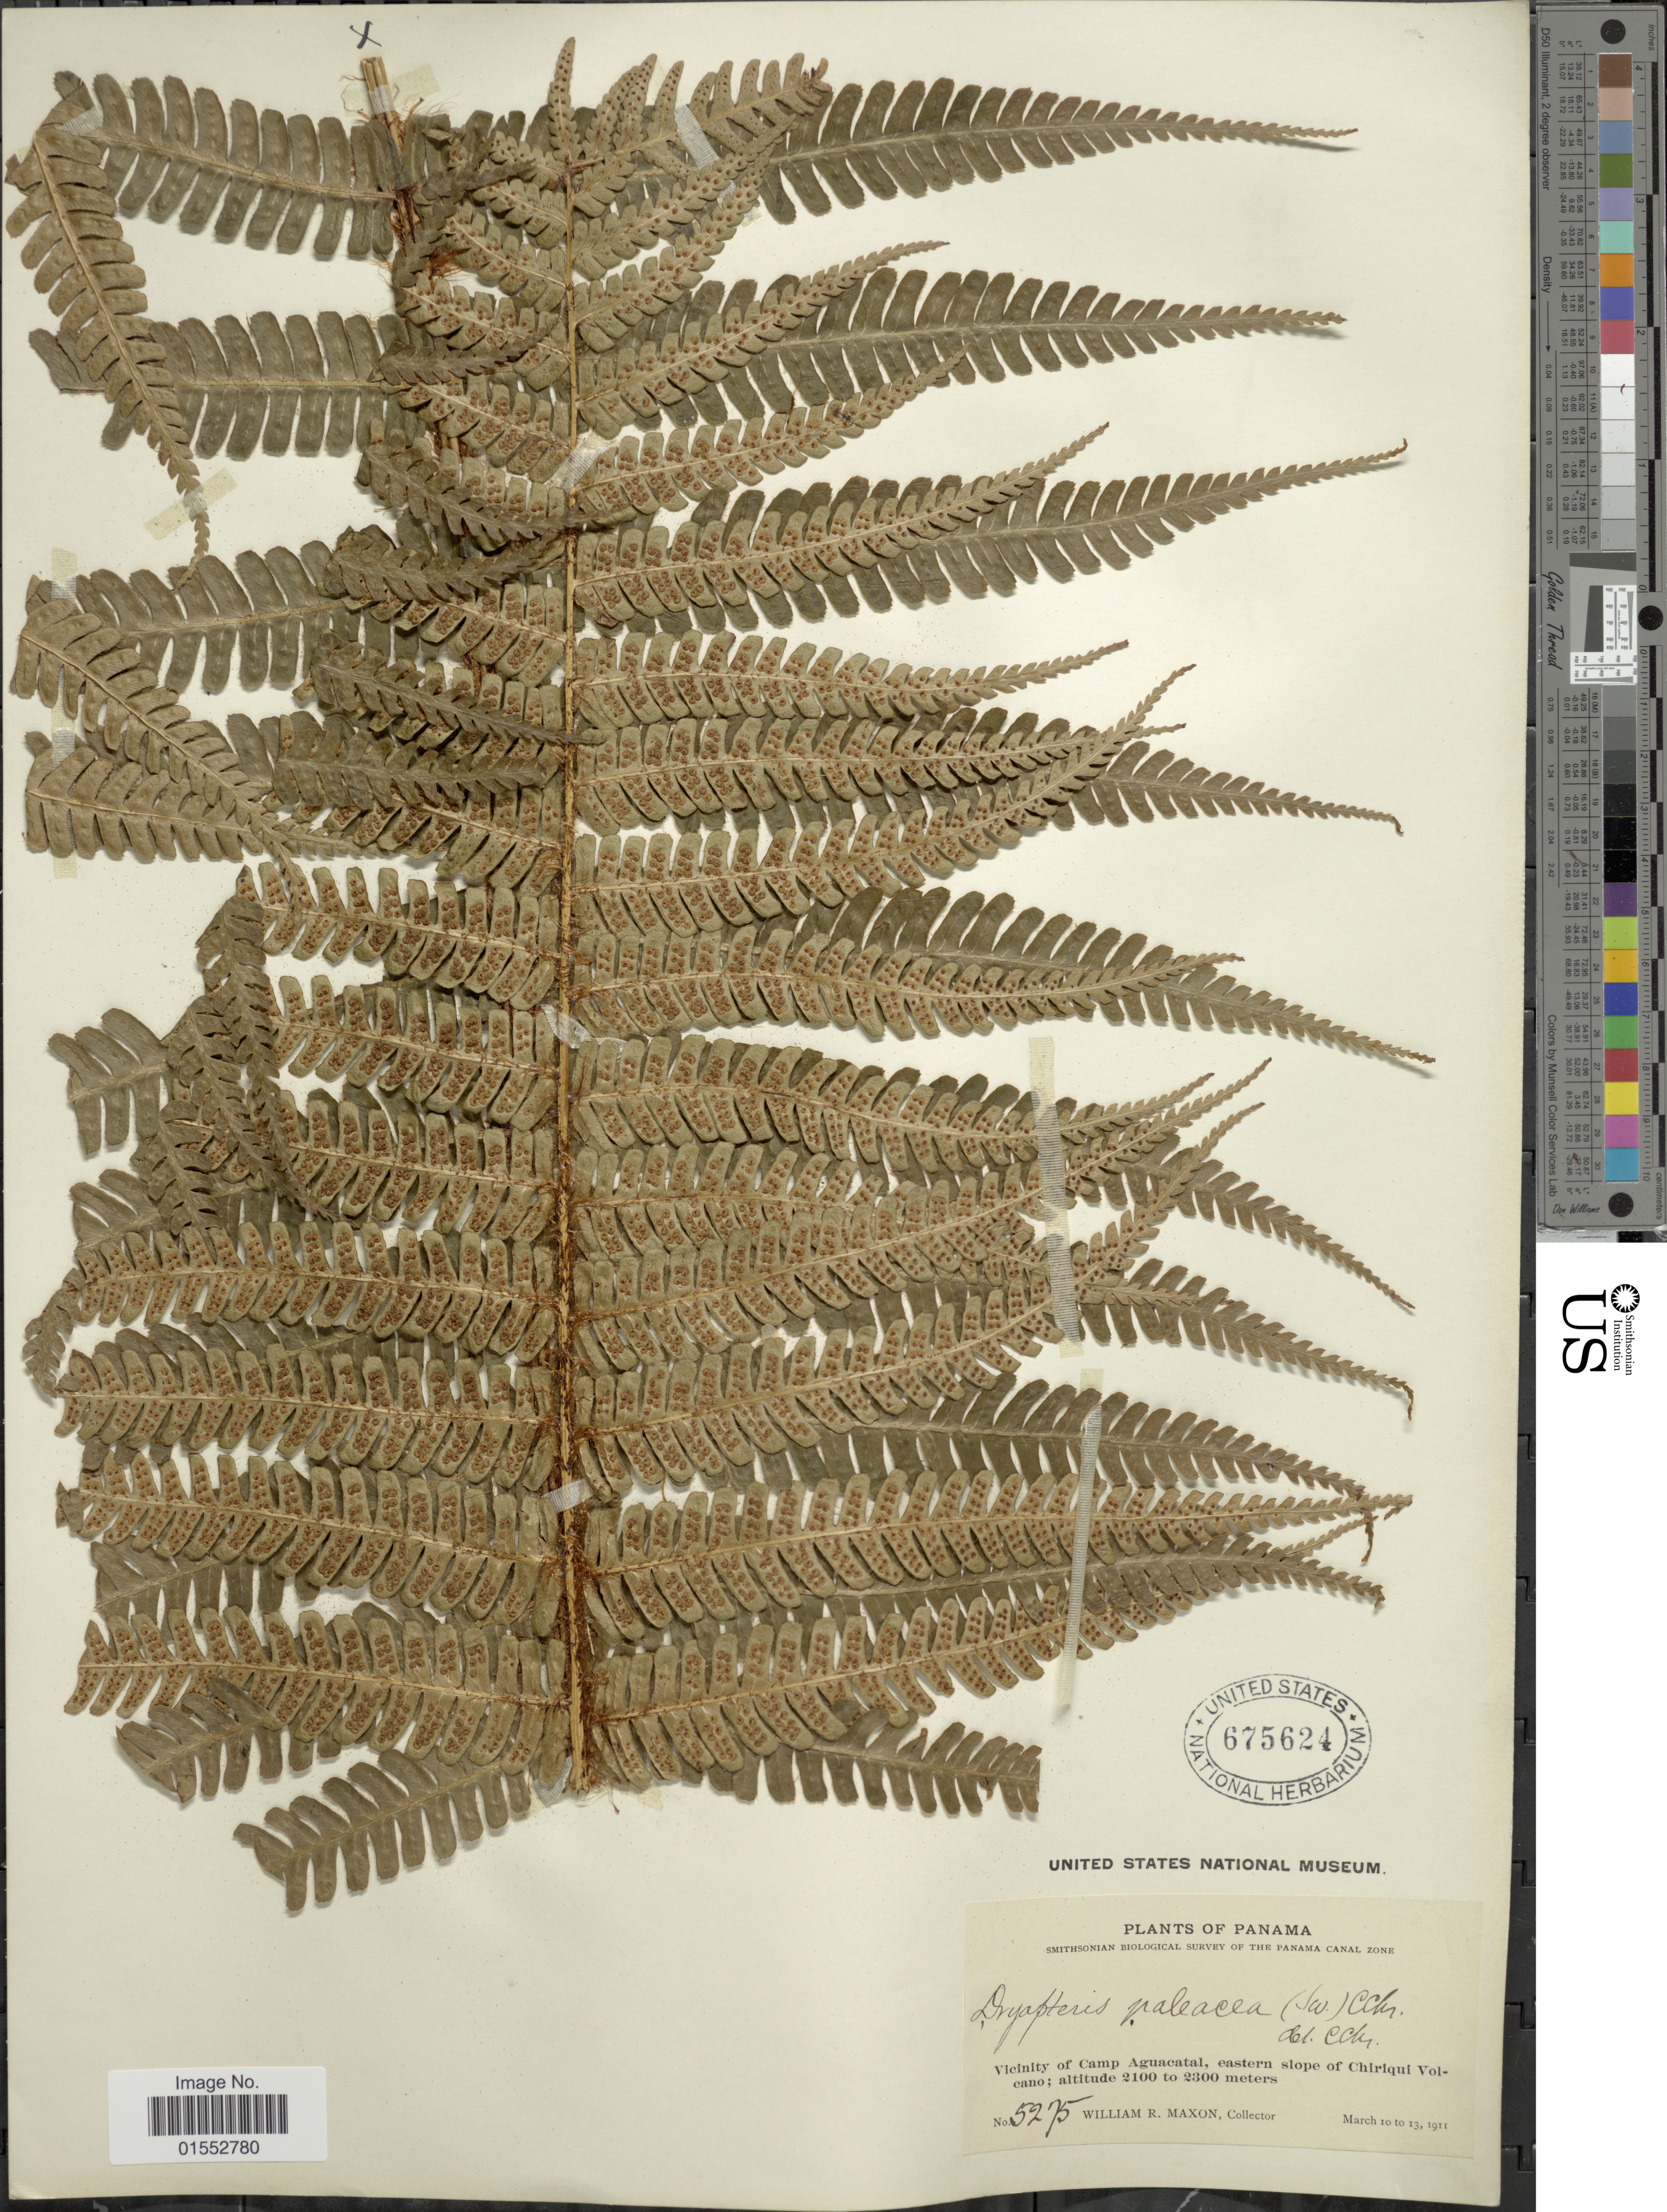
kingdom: Plantae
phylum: Tracheophyta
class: Polypodiopsida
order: Polypodiales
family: Dryopteridaceae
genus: Dryopteris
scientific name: Dryopteris wallichiana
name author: (Spreng.) Hyl.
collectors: W. R. Maxon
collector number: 5275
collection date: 1911-03-10/1911-03-13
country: Panama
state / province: Chiriqui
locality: Vicinity of Camp Aguacatal, eastern slope of Chiriqui Volcano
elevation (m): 2100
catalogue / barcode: US 675624